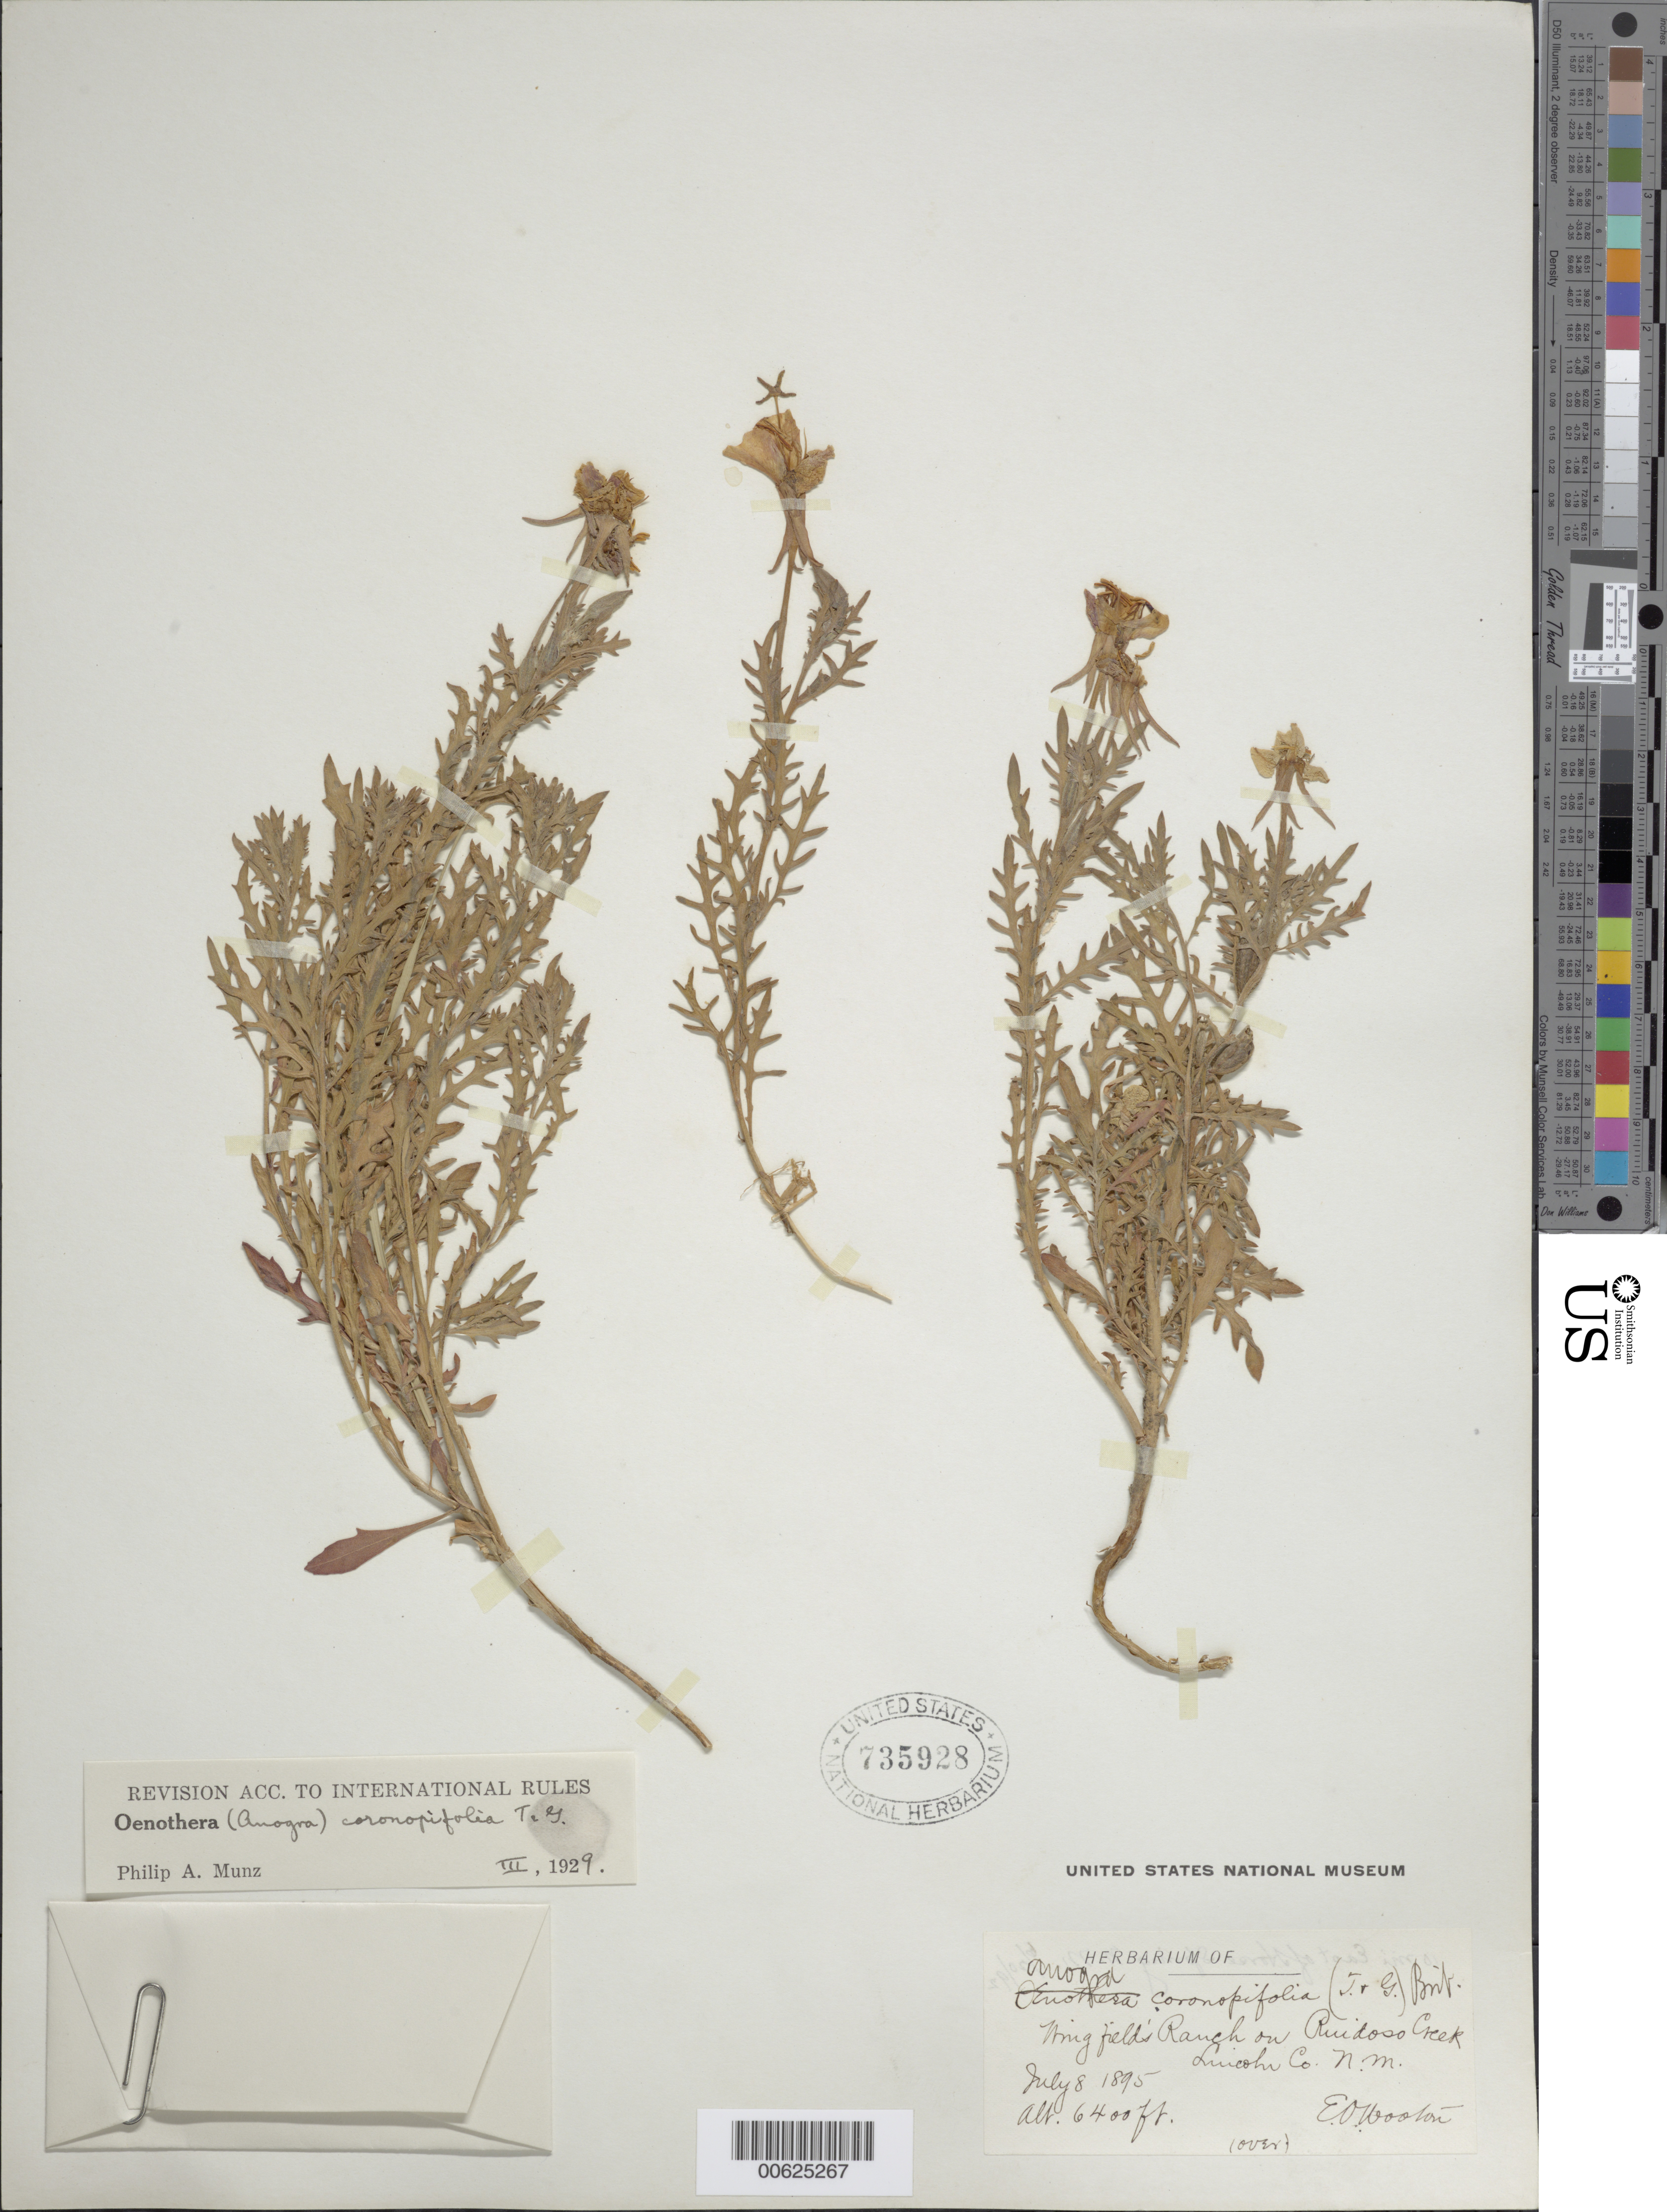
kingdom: Plantae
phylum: Tracheophyta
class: Magnoliopsida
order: Myrtales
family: Onagraceae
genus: Oenothera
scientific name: Oenothera coronopifolia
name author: Torr. & A. Gray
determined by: Munz, Philip A.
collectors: E. O. Wooton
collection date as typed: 08 Jul 1895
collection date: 1895-07-08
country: United States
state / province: New Mexico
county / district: Lincoln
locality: Mig Fields Ranch on Ruidoso Creek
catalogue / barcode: US 735928